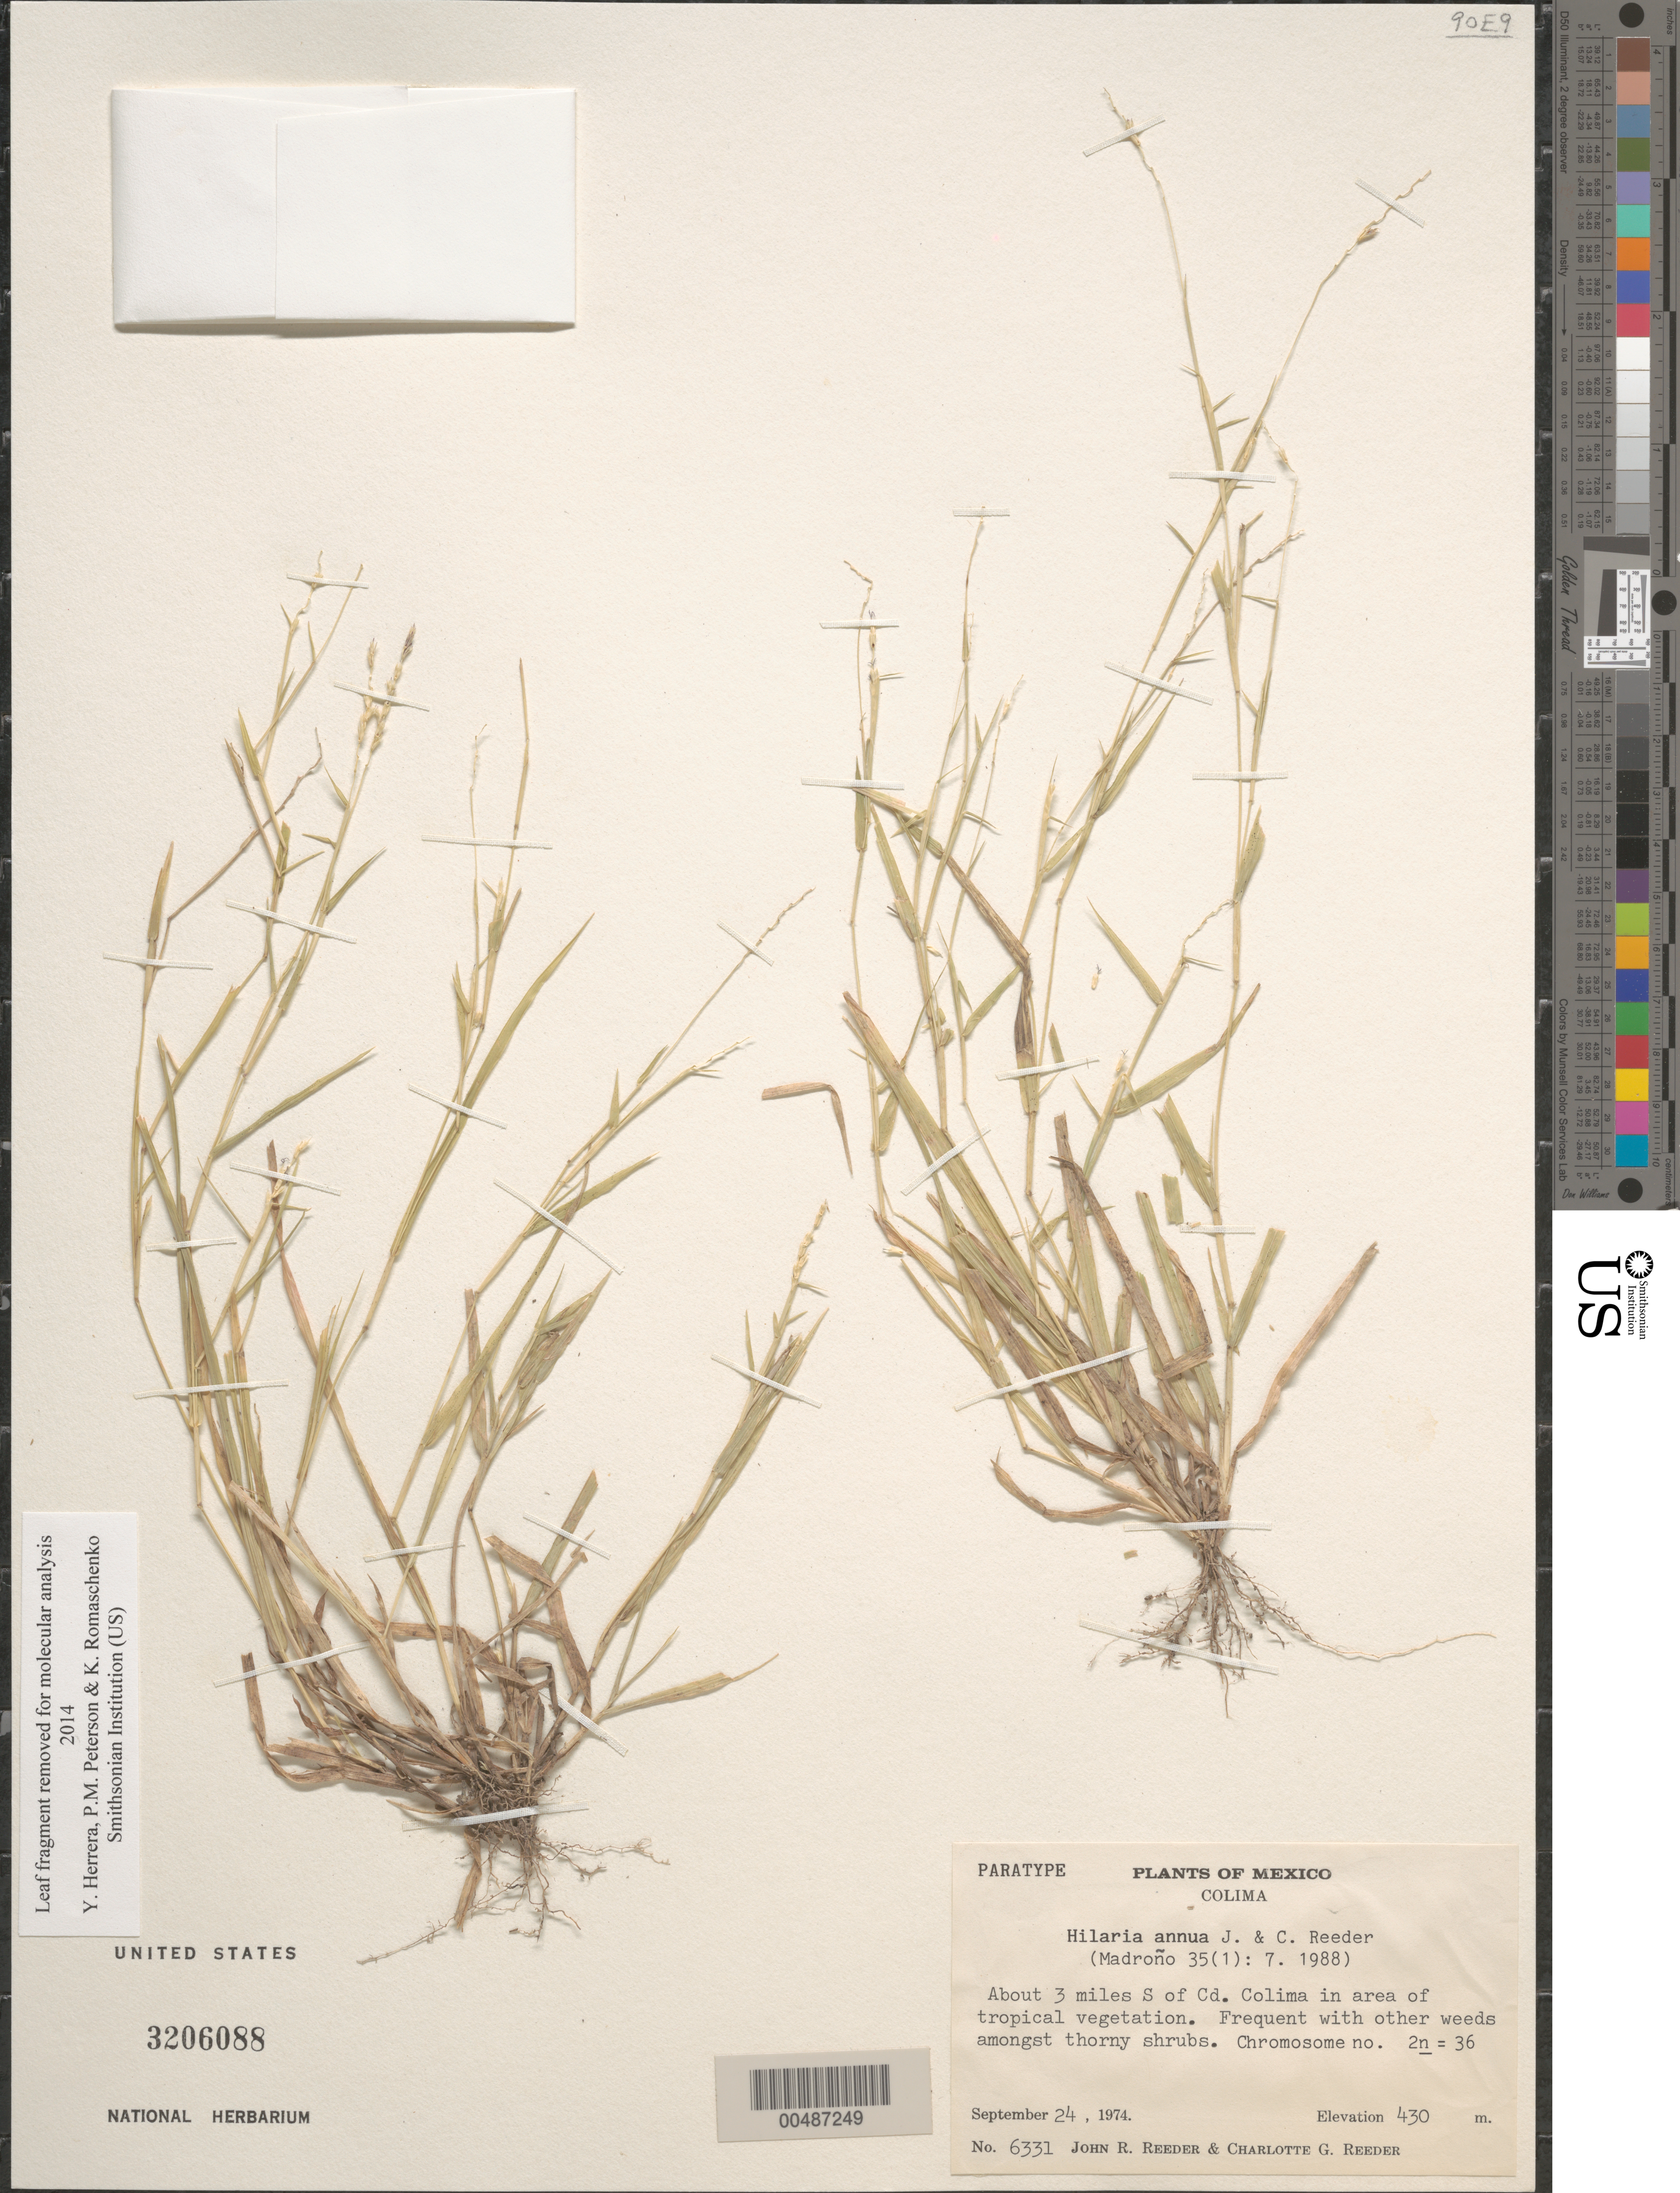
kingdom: Plantae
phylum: Tracheophyta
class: Liliopsida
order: Poales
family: Poaceae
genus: Hilaria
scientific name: Hilaria annua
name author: Reeder & C. Reeder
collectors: J. R. Reeder & C. G. Reeder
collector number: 6331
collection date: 1974-09-24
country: Mexico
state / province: Colima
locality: About 3 miles S of Cd. Colima in area of tropical vegetation.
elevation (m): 430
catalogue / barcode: US 3206088